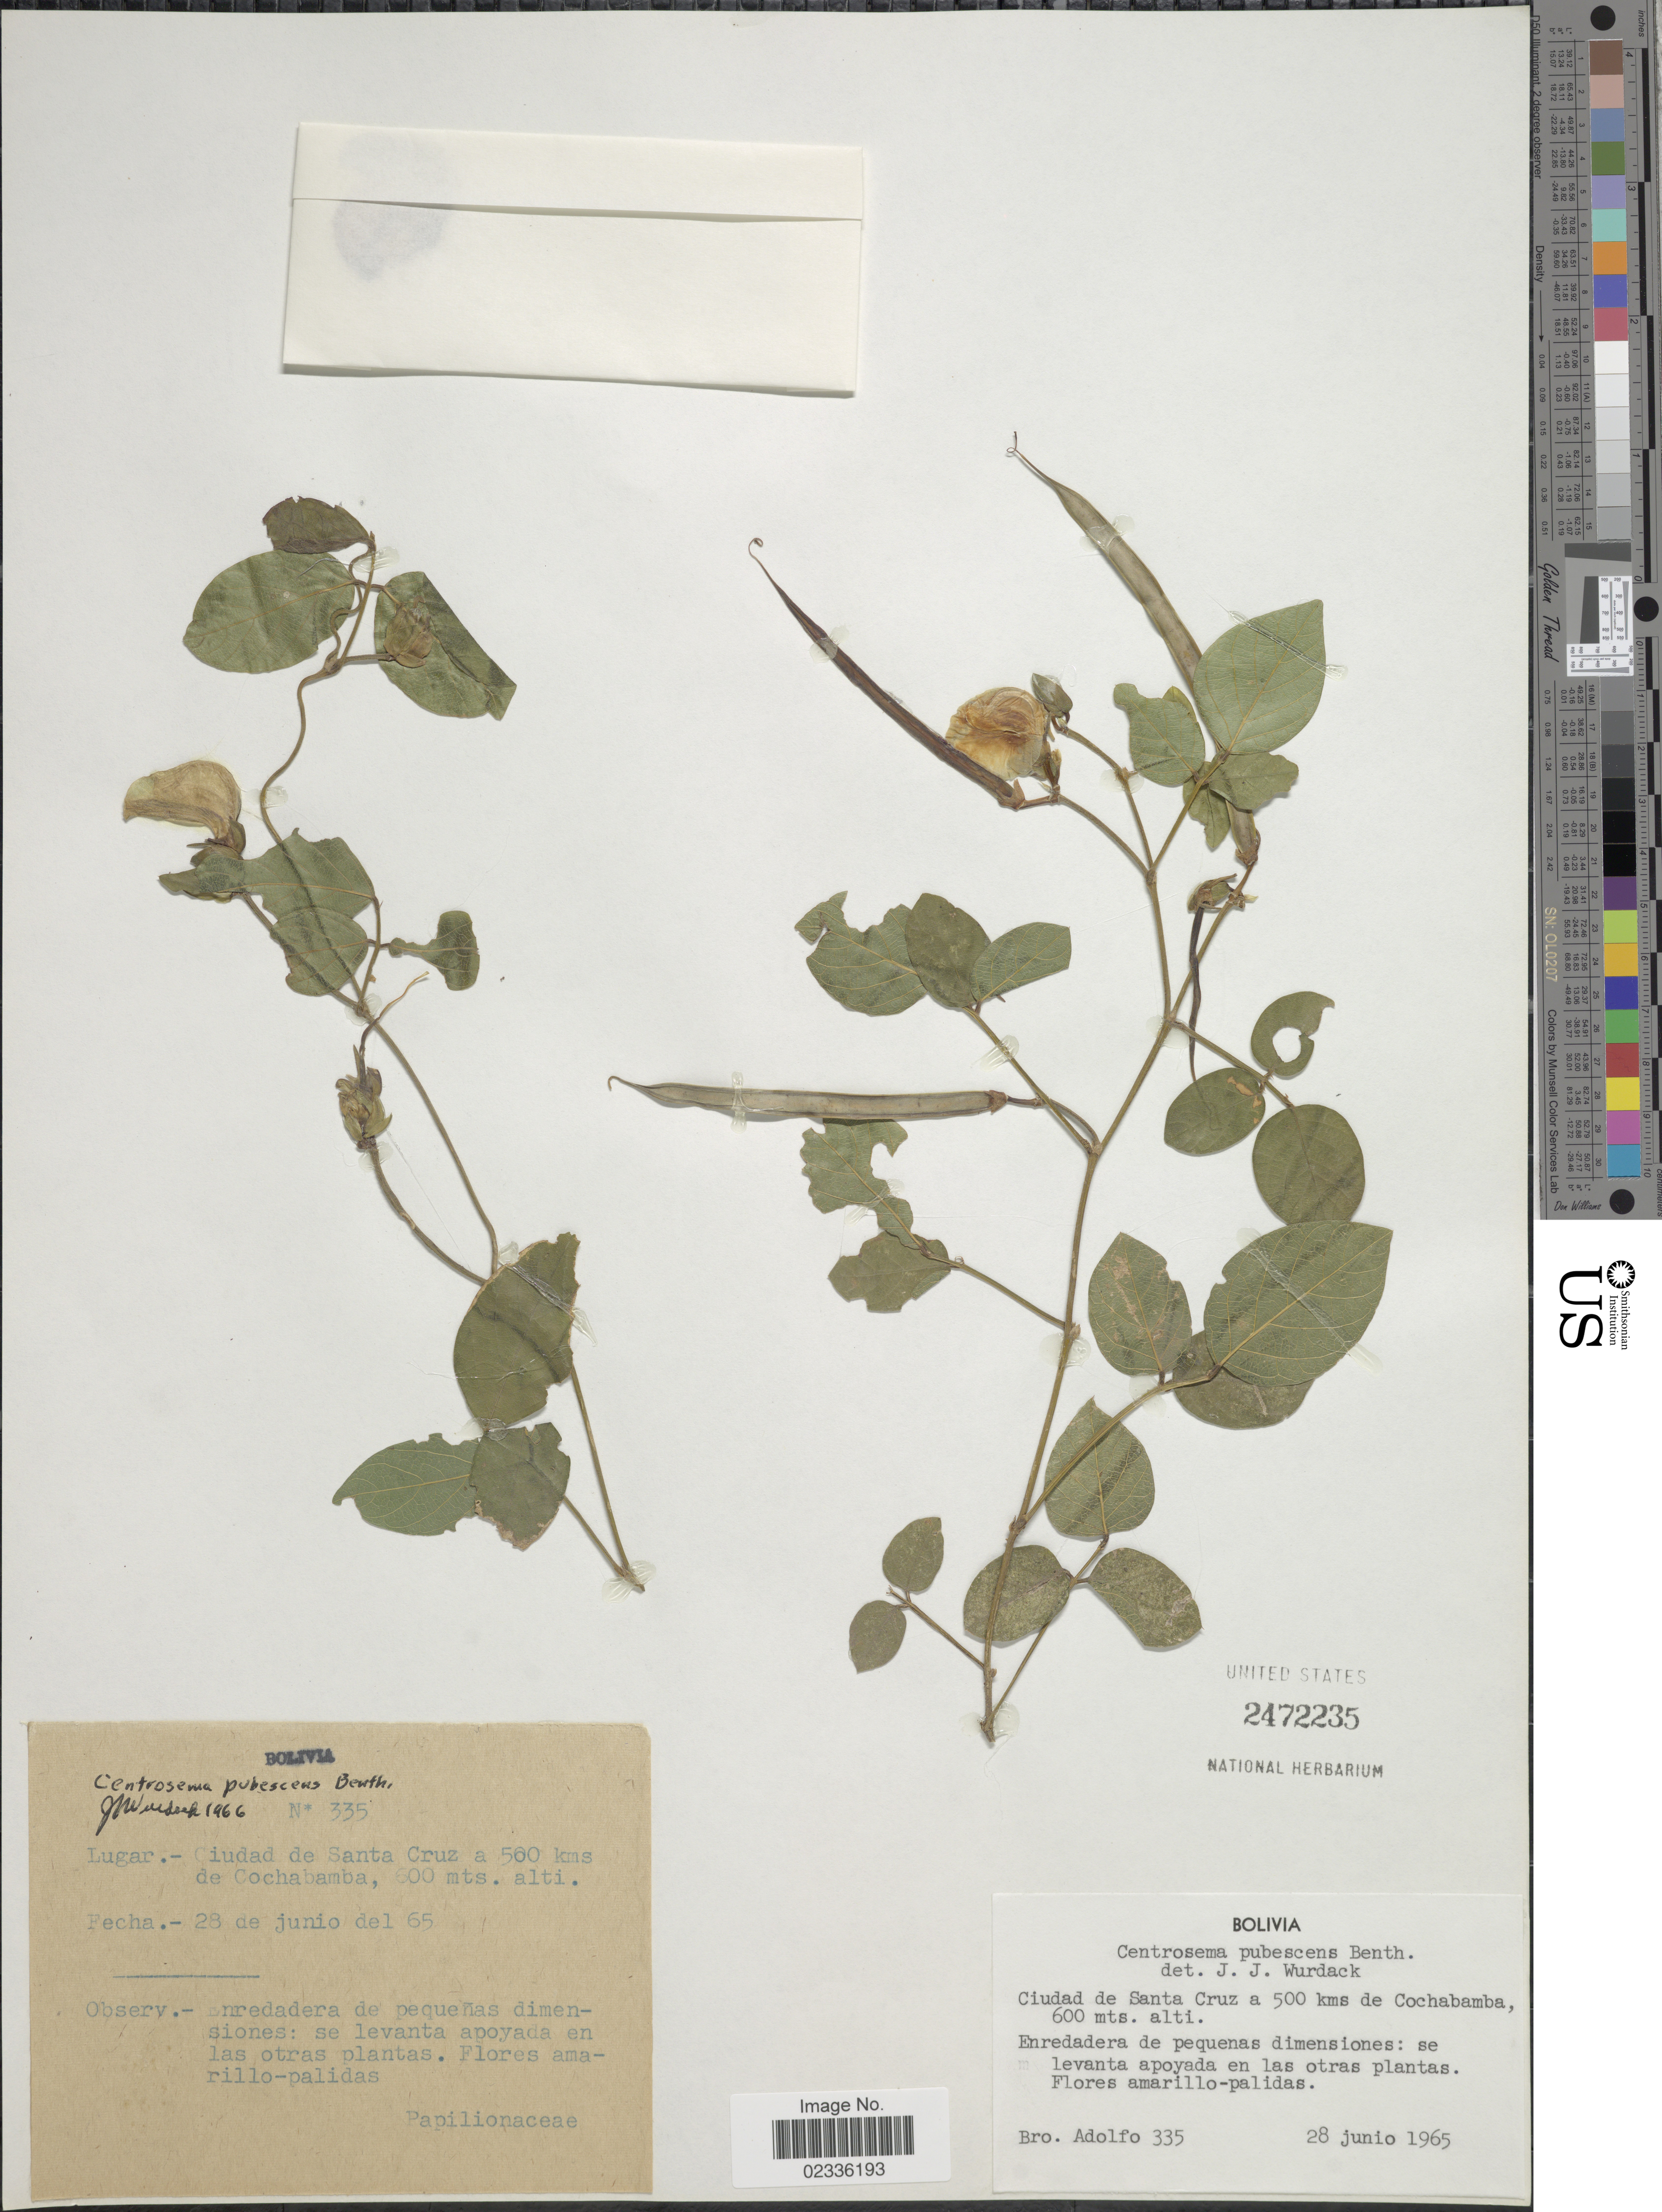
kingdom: Plantae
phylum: Tracheophyta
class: Magnoliopsida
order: Fabales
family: Fabaceae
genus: Centrosema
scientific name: Centrosema pubescens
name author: Benth.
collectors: Bro. Adolfo M.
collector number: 335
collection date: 1965-06-28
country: Bolivia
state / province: Santa Cruz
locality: Ciudad de Santa Cruz a 500 kms de Cochabamba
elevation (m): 600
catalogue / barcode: US 2472235